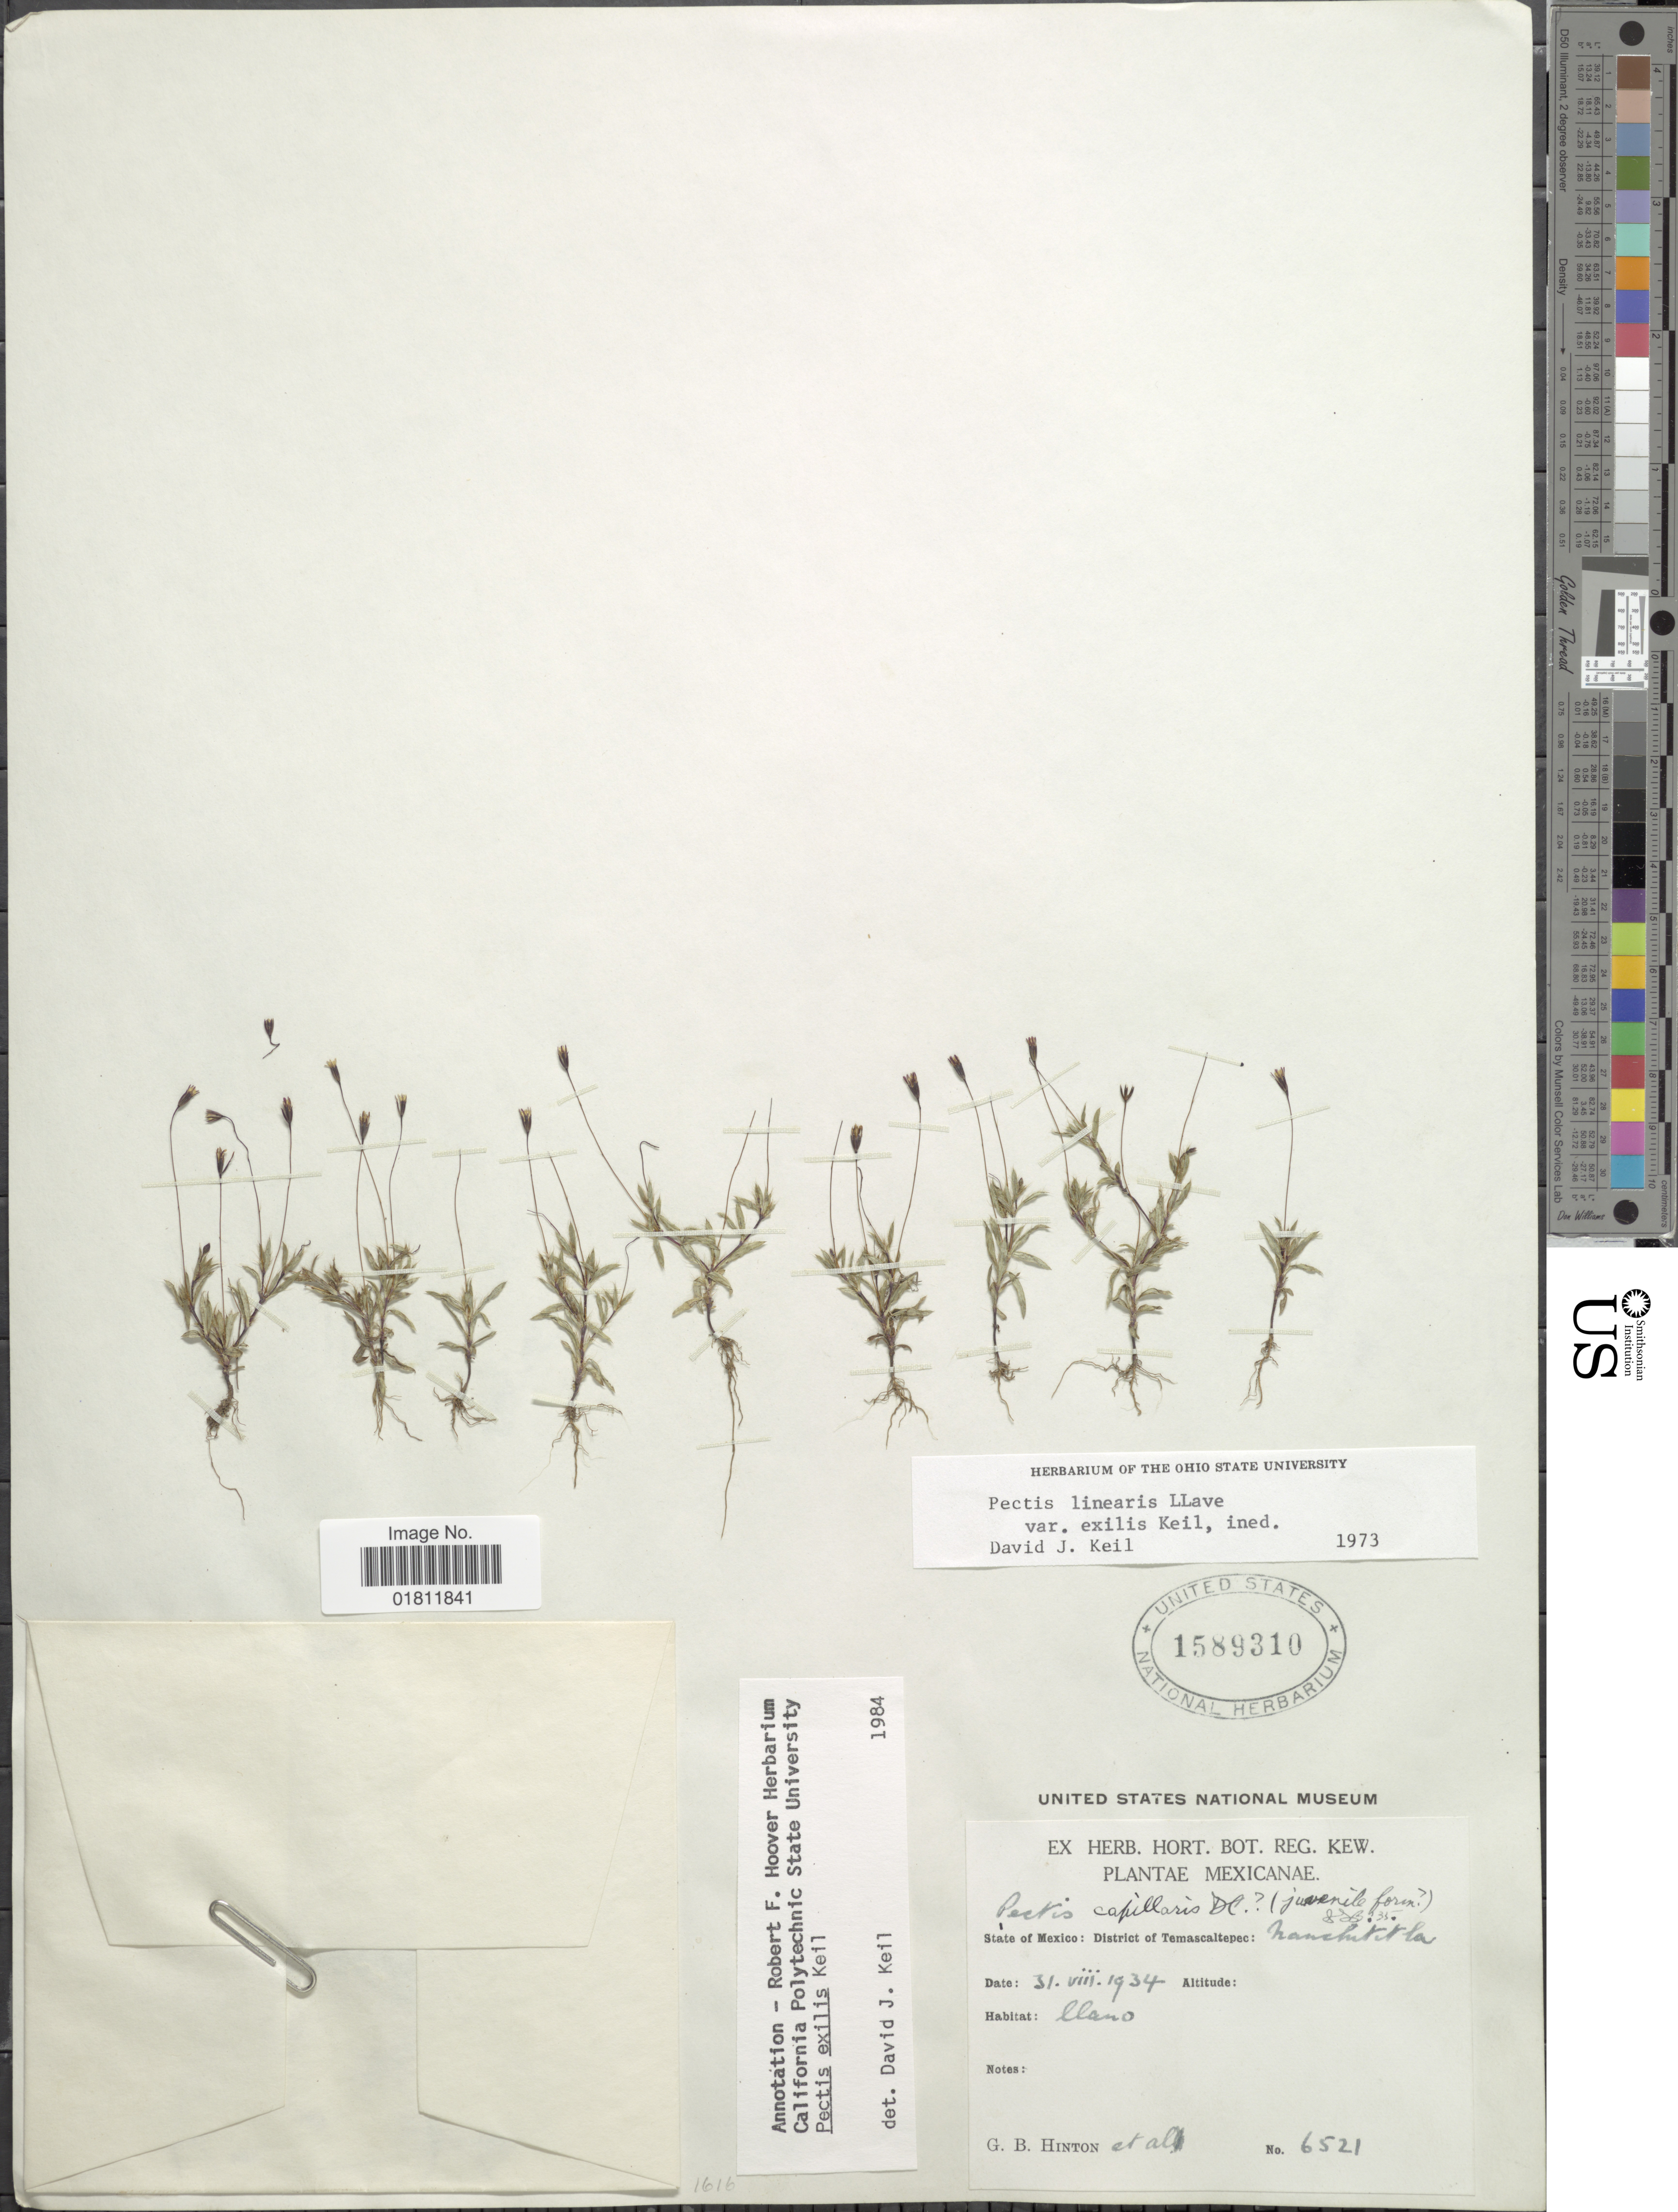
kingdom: Plantae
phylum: Tracheophyta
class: Magnoliopsida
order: Asterales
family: Asteraceae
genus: Pectis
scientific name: Pectis linearis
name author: La Llave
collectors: G. B. Hinton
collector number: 6521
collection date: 1934-08-31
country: Mexico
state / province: México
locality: State of Mexico: District of Temascaltepec: Nanchititla.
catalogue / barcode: US 1589310